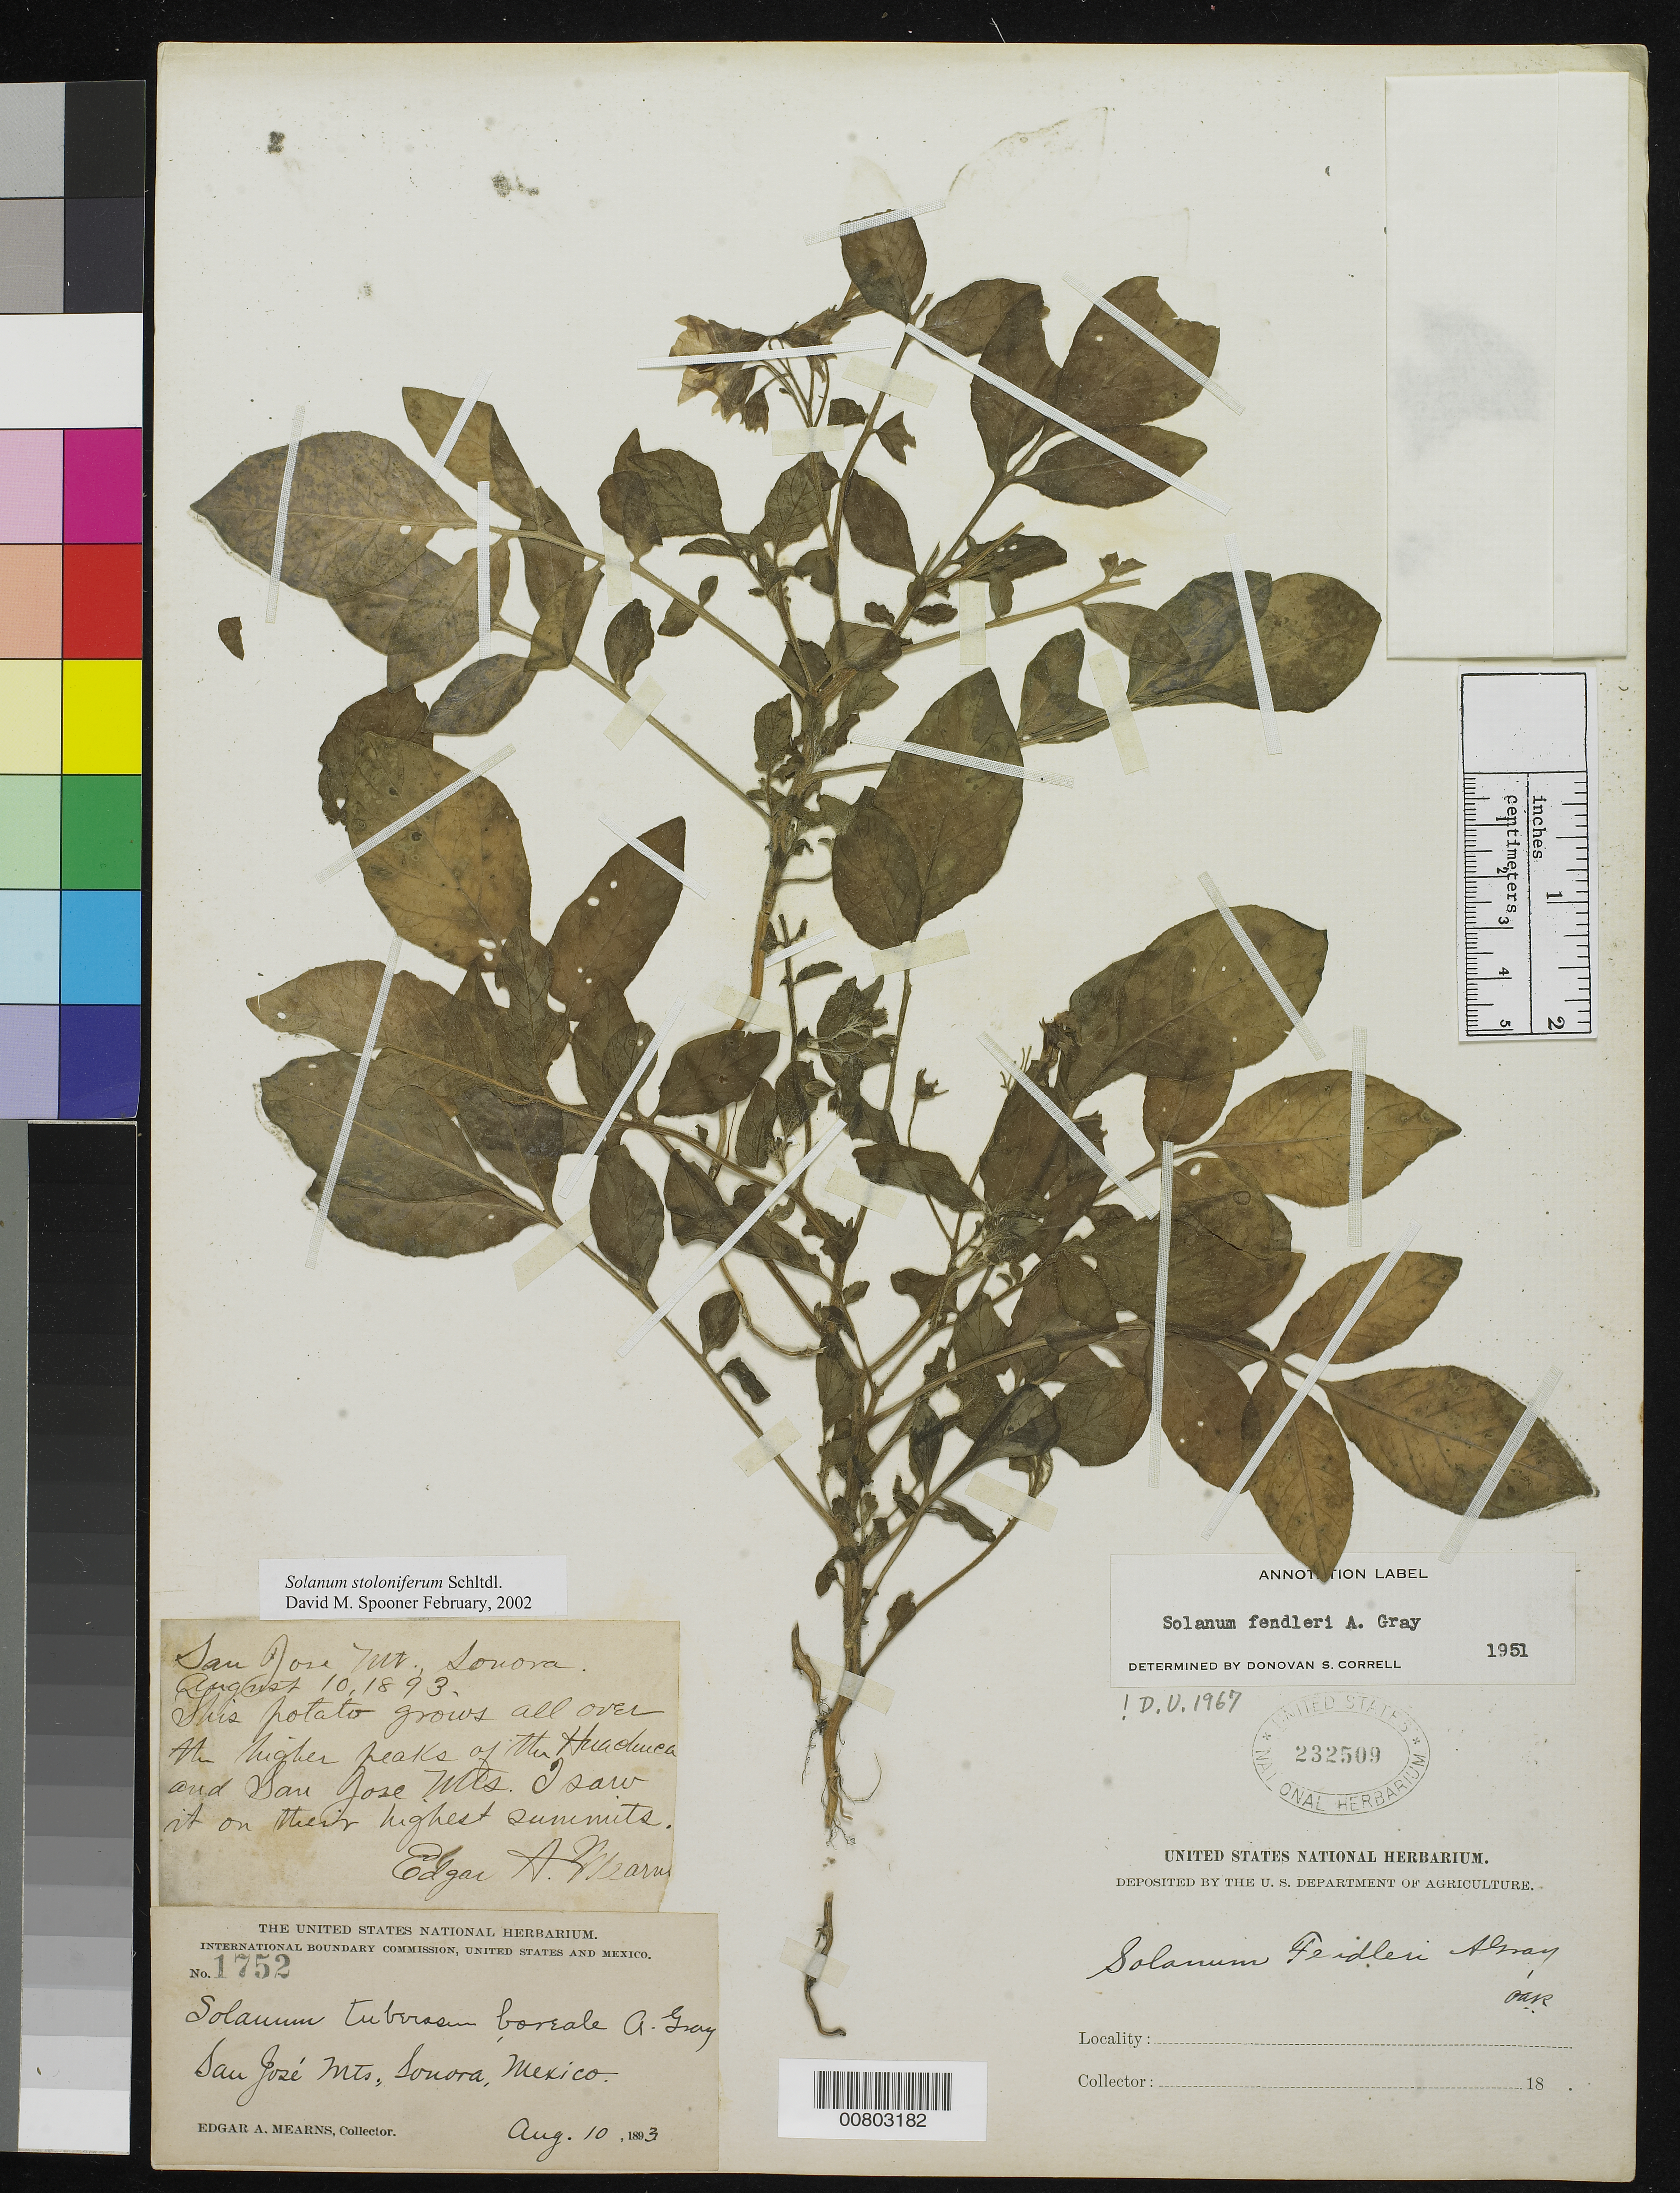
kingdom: Plantae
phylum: Tracheophyta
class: Magnoliopsida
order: Solanales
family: Solanaceae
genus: Solanum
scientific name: Solanum stoloniferum subsp. stoloniferum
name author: Schltdl.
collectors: E. A. Mearns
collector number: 1752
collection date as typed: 10 Aug 1893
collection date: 1893-08-10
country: Mexico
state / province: Sonora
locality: San José Mts., Sonora.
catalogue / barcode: US 232509